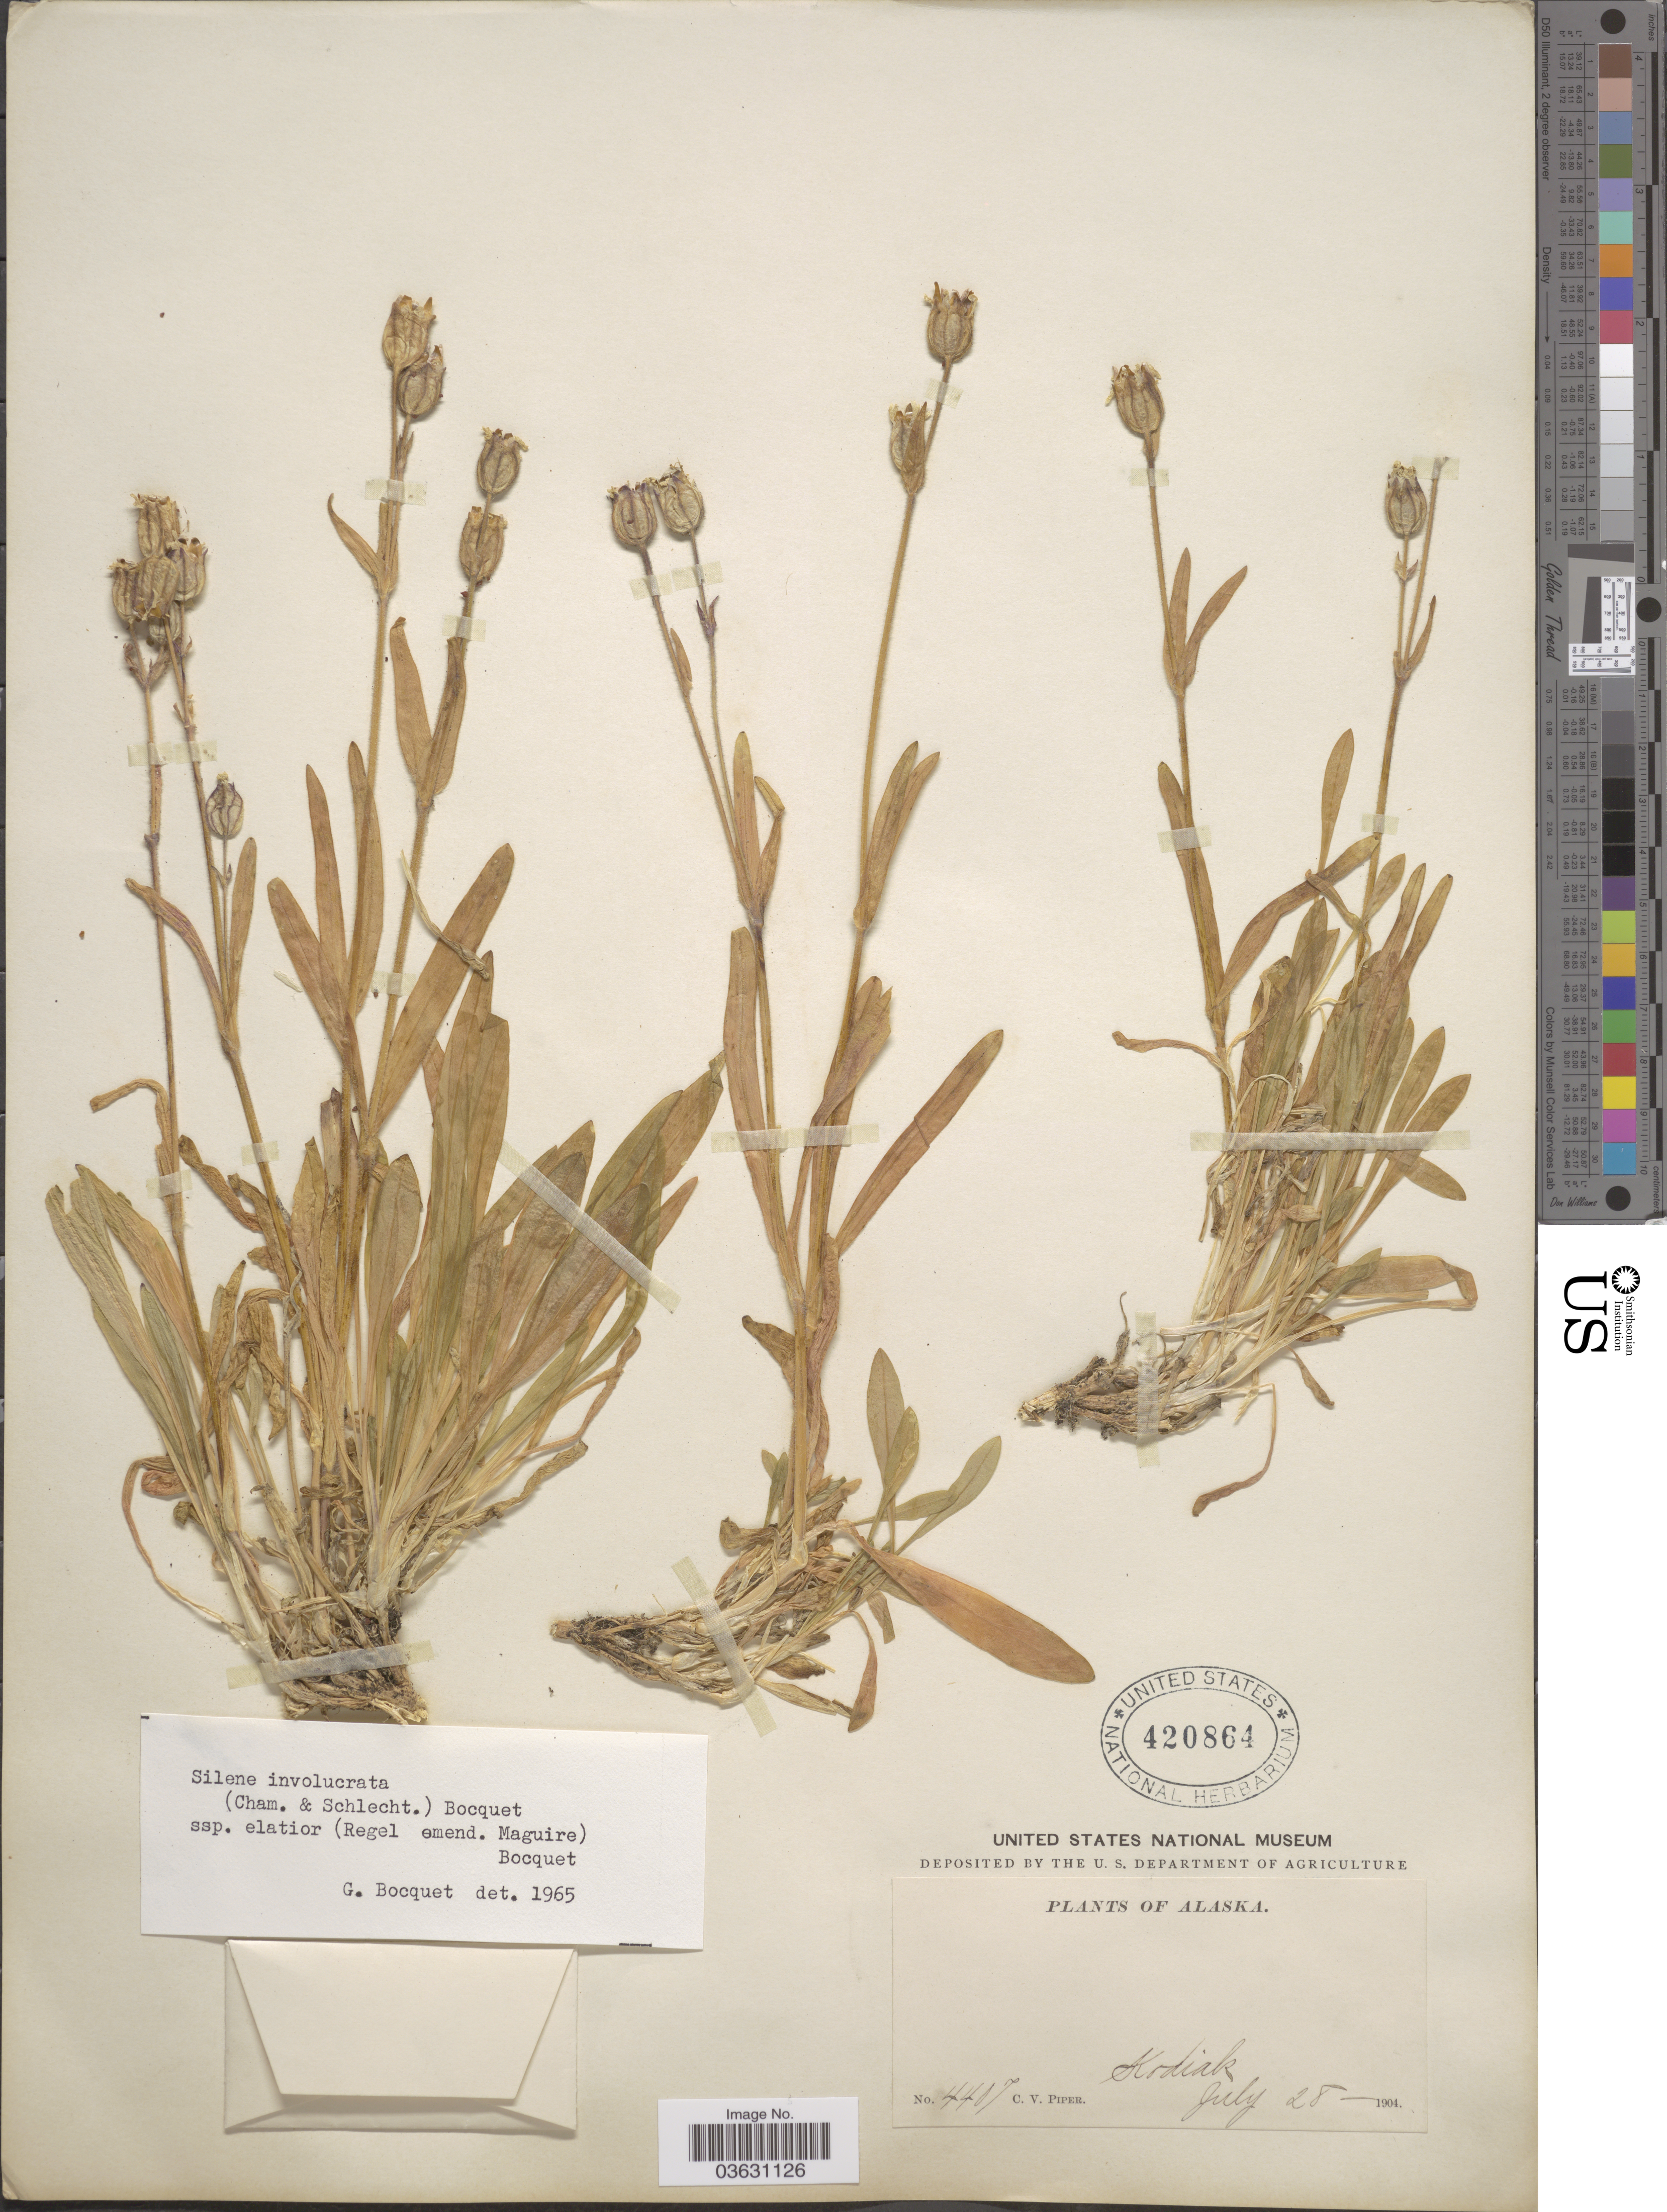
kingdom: Plantae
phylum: Tracheophyta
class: Magnoliopsida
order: Caryophyllales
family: Caryophyllaceae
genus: Silene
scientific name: Silene involucrata subsp. elatior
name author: Bocquet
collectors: C. V. Piper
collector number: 4407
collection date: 1904-07-28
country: United States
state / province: Alaska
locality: Kodiak.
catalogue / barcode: US 420864